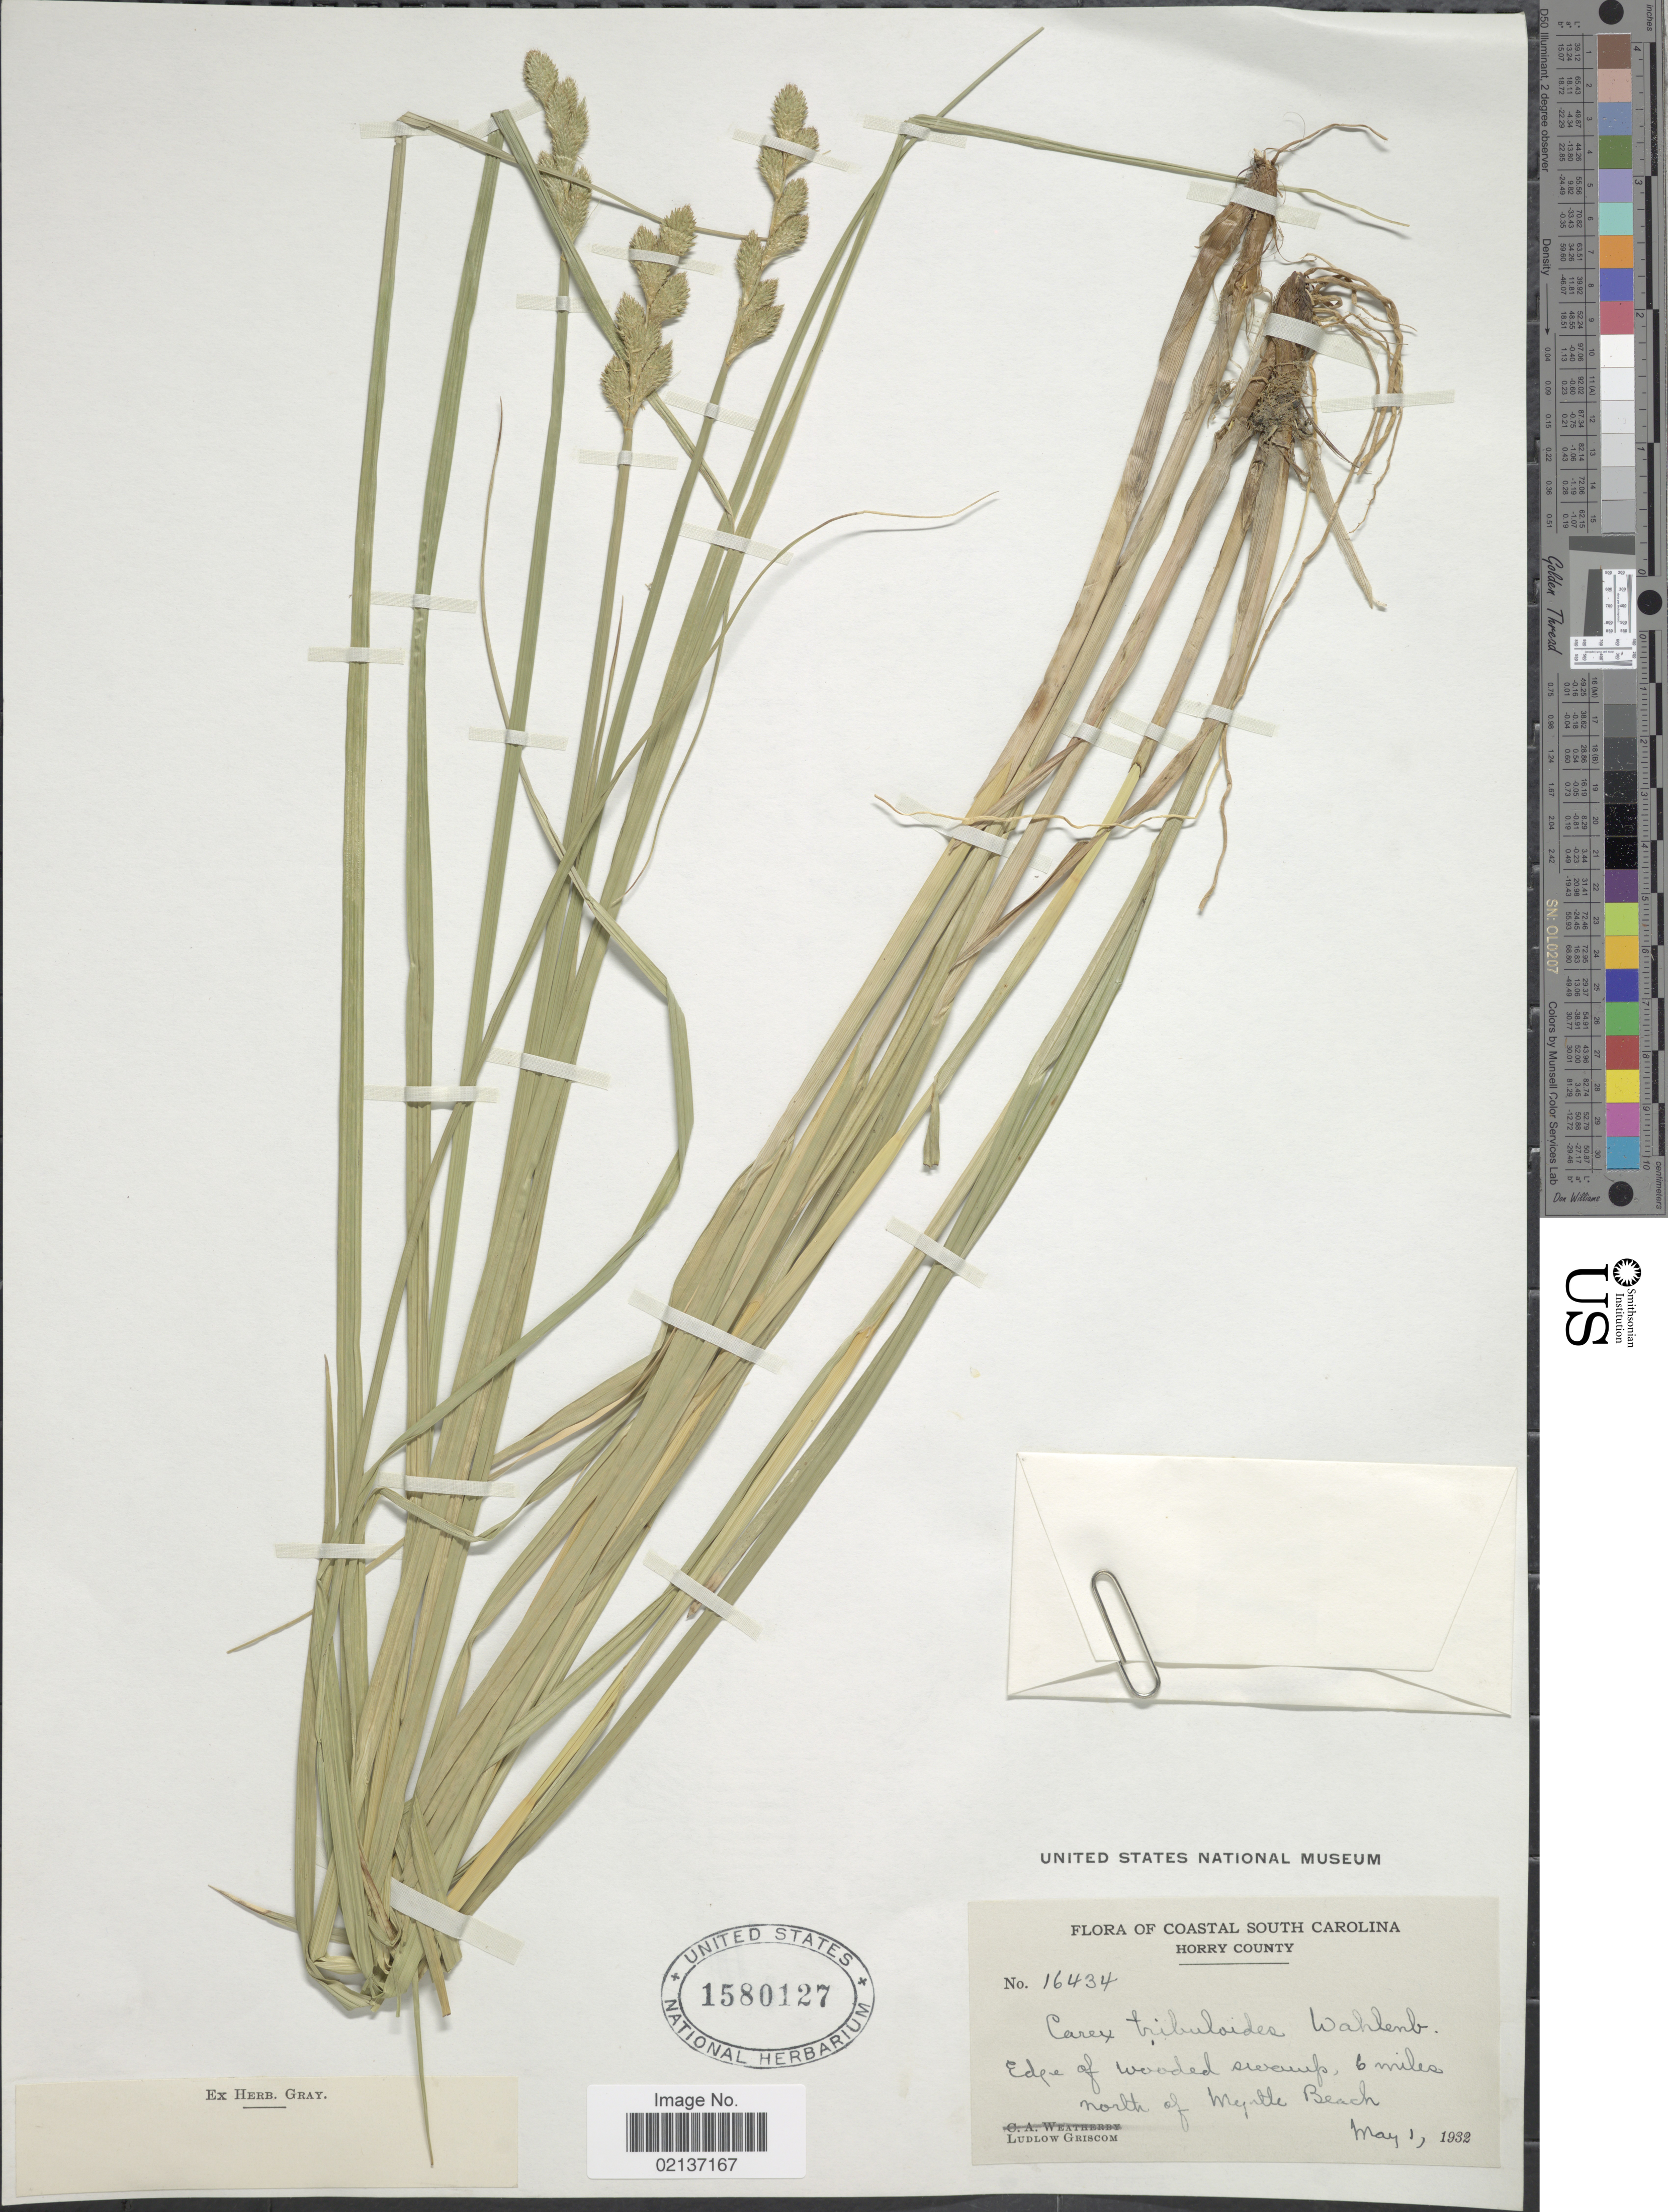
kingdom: Plantae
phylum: Tracheophyta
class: Liliopsida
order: Poales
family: Cyperaceae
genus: Carex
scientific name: Carex tribuloides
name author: Wahlenb.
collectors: L. Griscom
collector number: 16434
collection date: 1932-05-01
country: United States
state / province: South Carolina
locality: Horry County, edge of wooded swamp, 6 miles north of Myrtle Beach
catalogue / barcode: US 1580127